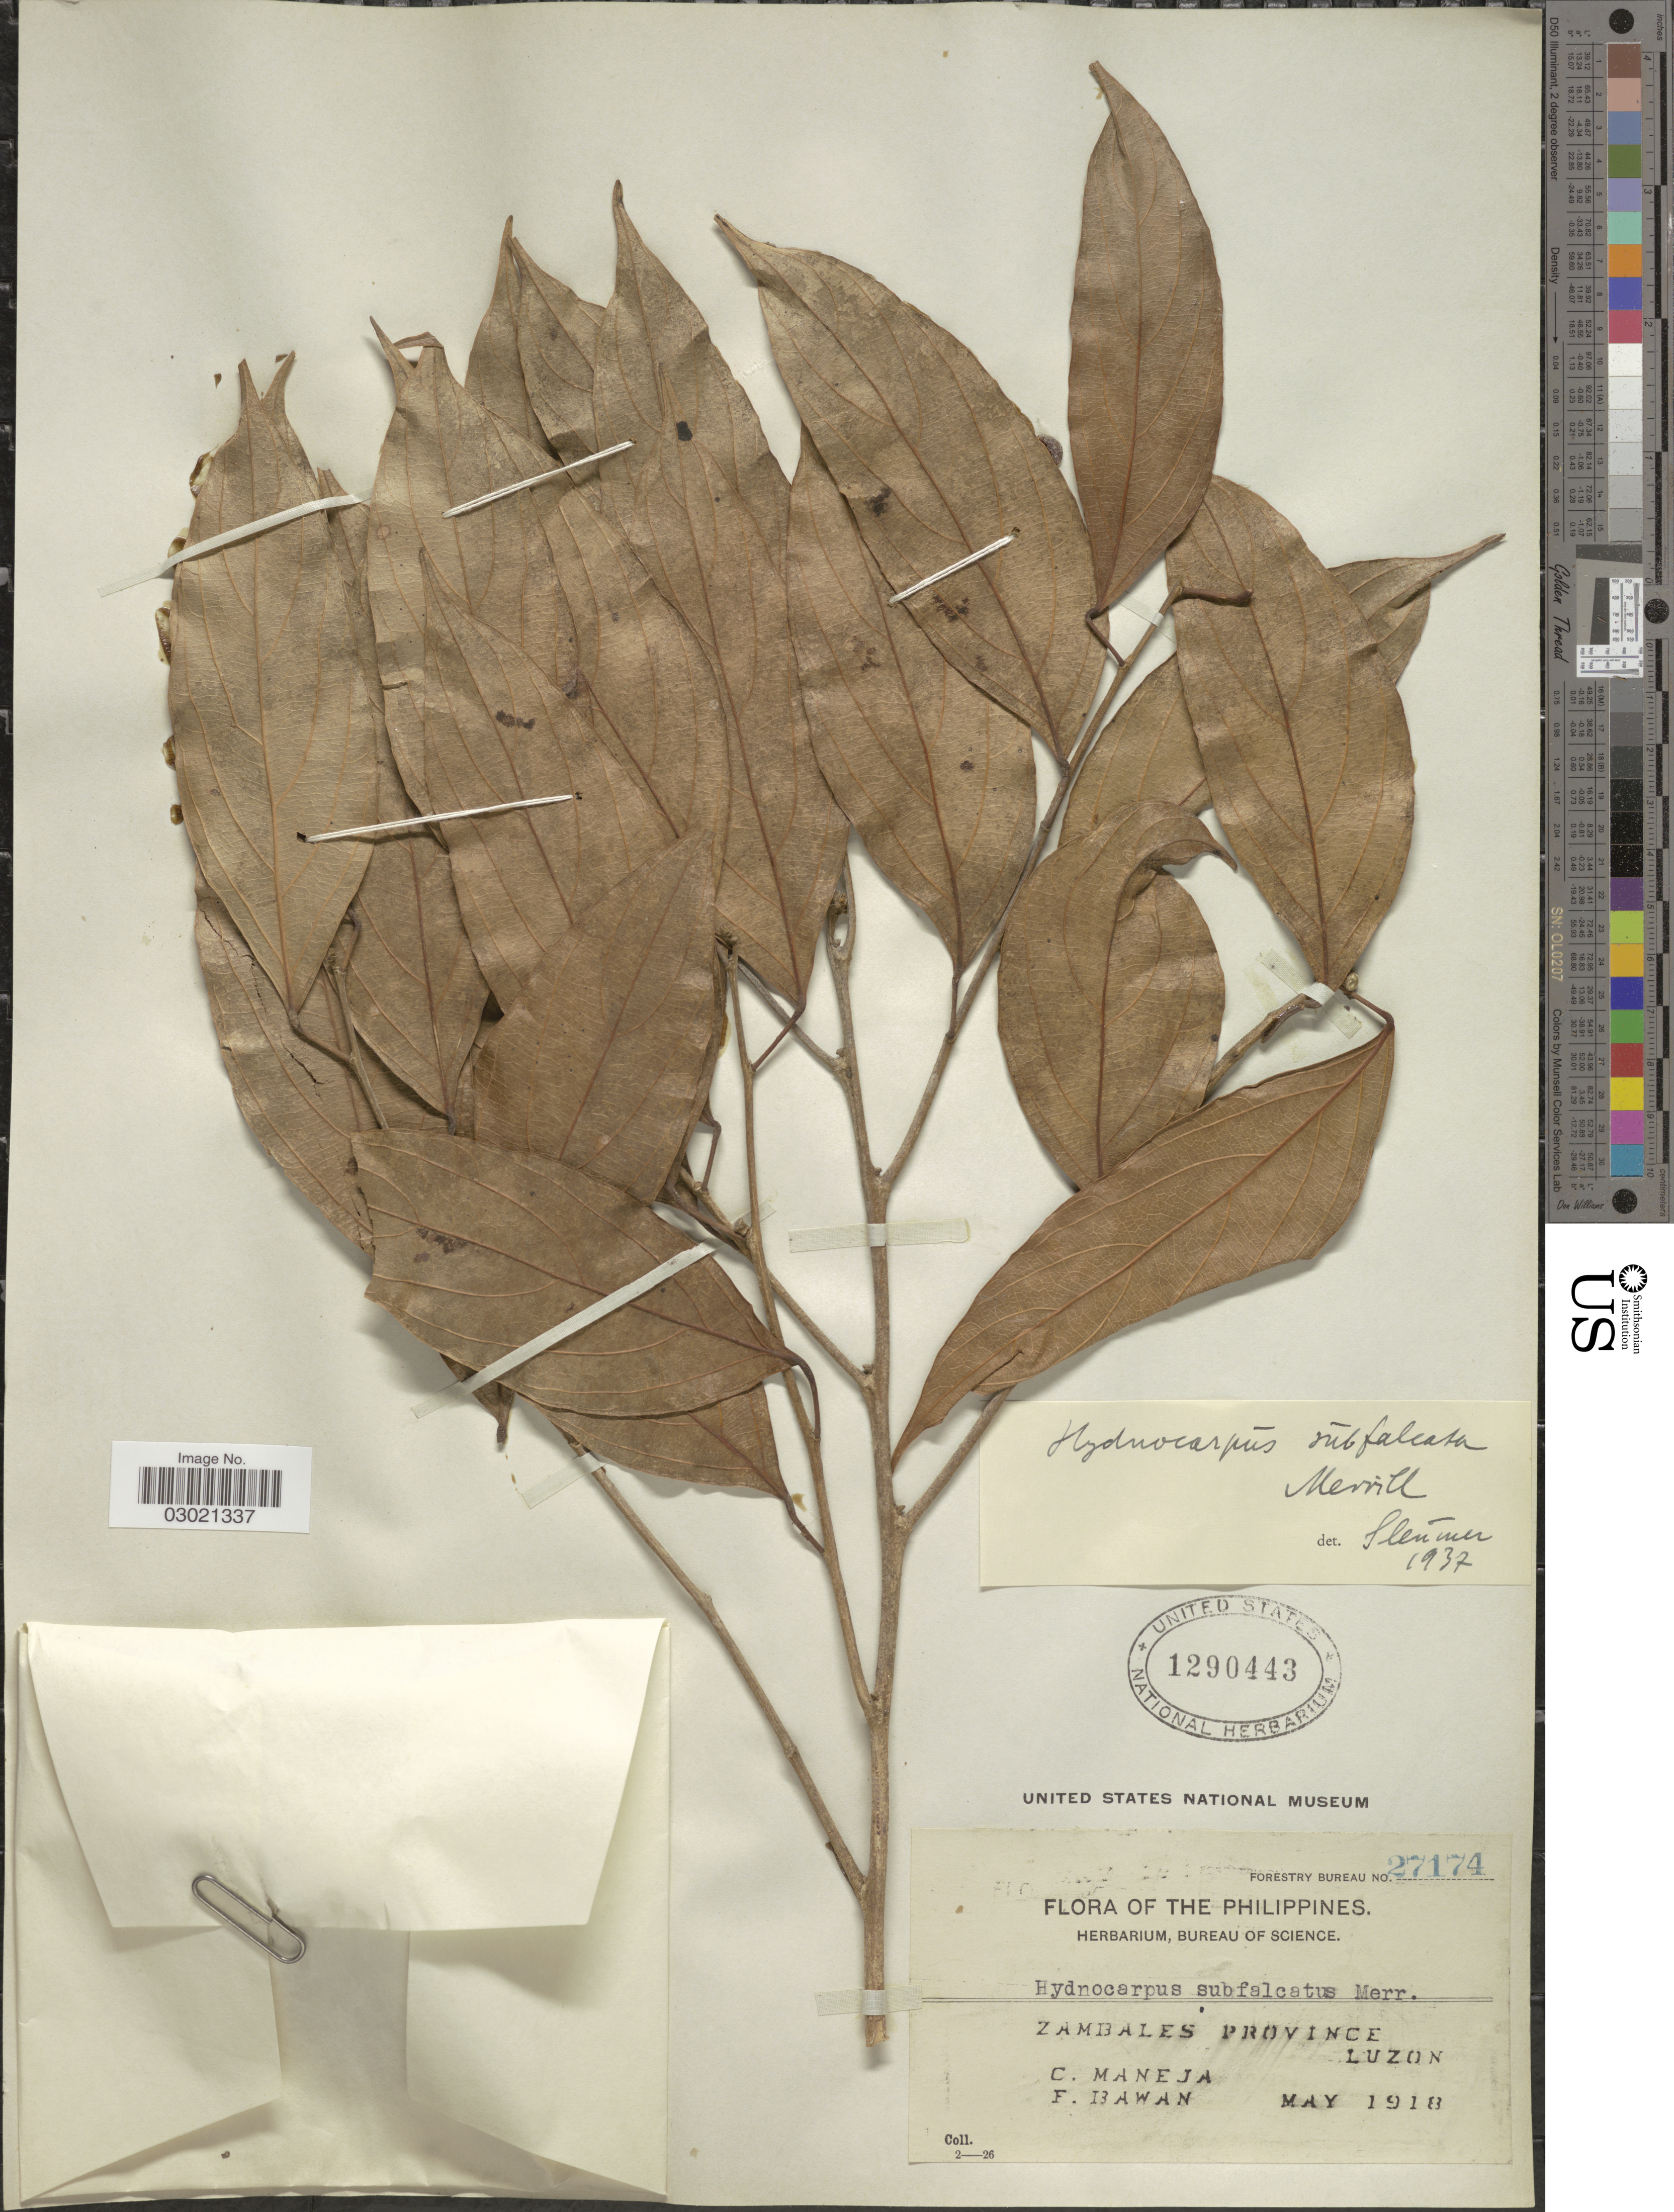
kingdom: Plantae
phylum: Tracheophyta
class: Magnoliopsida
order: Malpighiales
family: Achariaceae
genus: Hydnocarpus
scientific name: Hydnocarpus subfalcatus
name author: Merr.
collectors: C. Maneja & F. Bawan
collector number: Forestry Bureau 27174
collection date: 1918-05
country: Philippines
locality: Zambales Province, Luzon.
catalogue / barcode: US 1290443